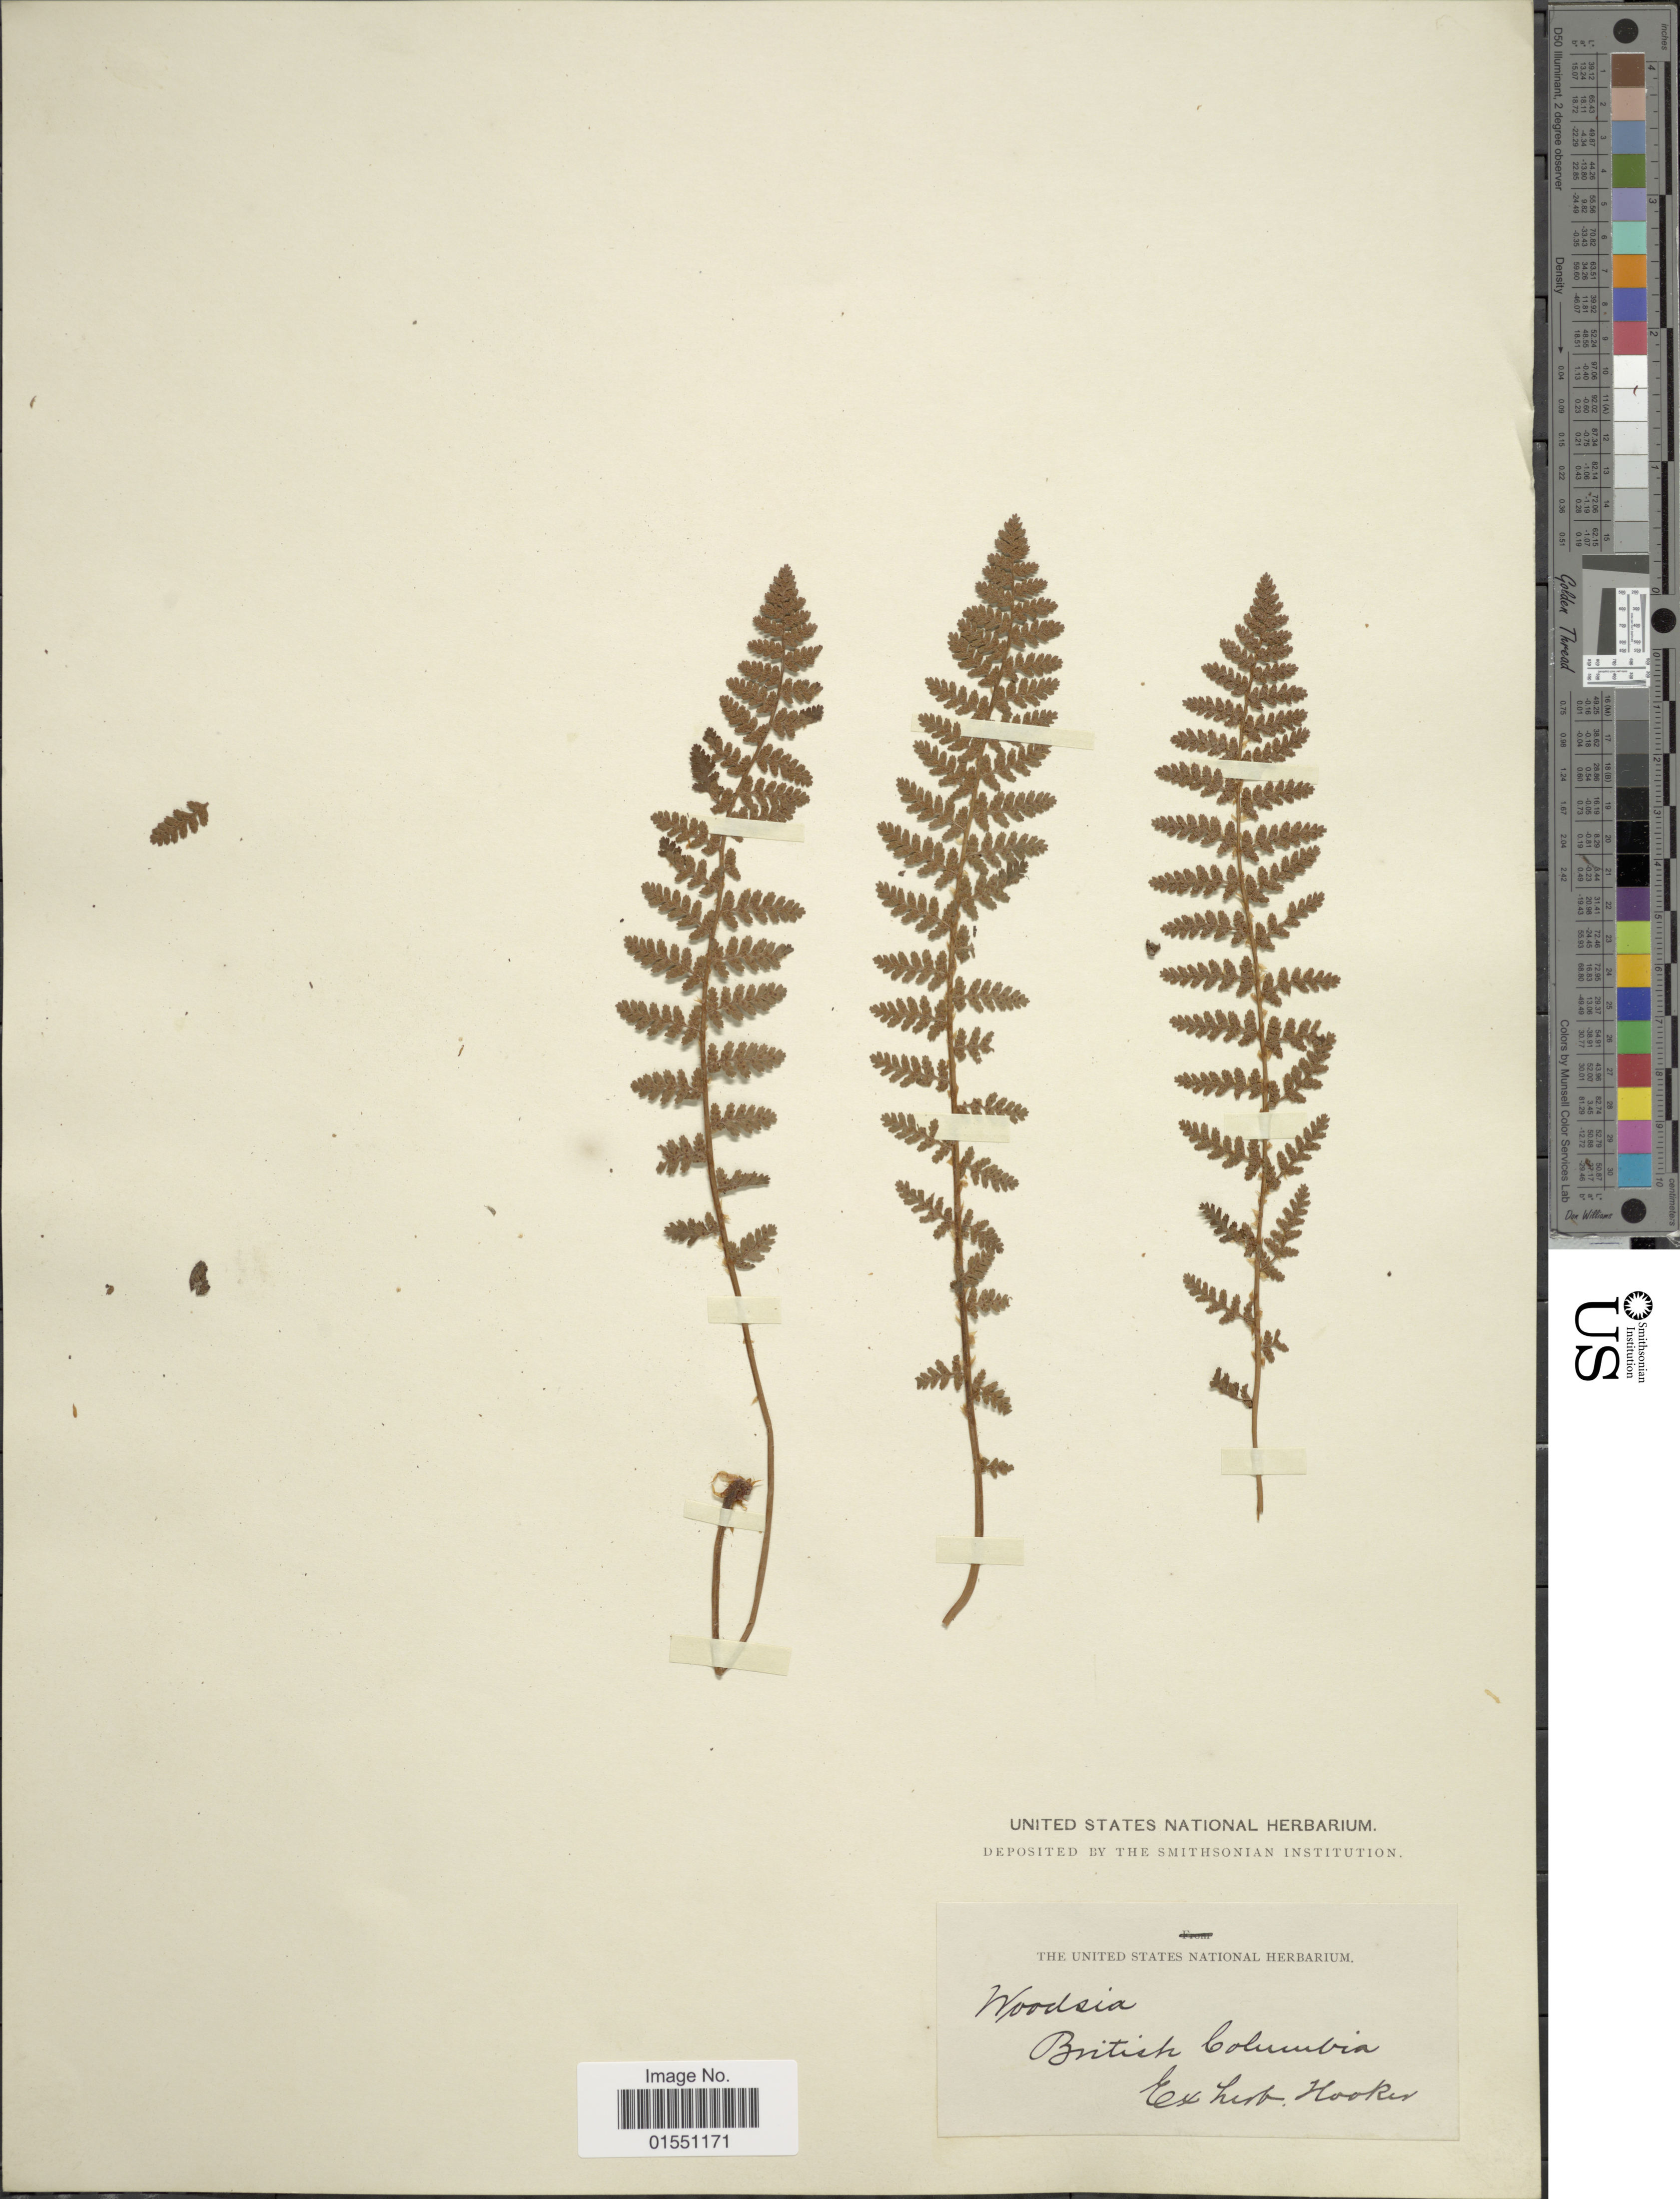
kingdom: Plantae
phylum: Tracheophyta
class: Polypodiopsida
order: Polypodiales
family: Dryopteridaceae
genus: Dryopteris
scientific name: Dryopteris fragrans var. hookeriana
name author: A. Prince ex Weath.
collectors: ex herb. Hooker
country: Canada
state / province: British Columbia